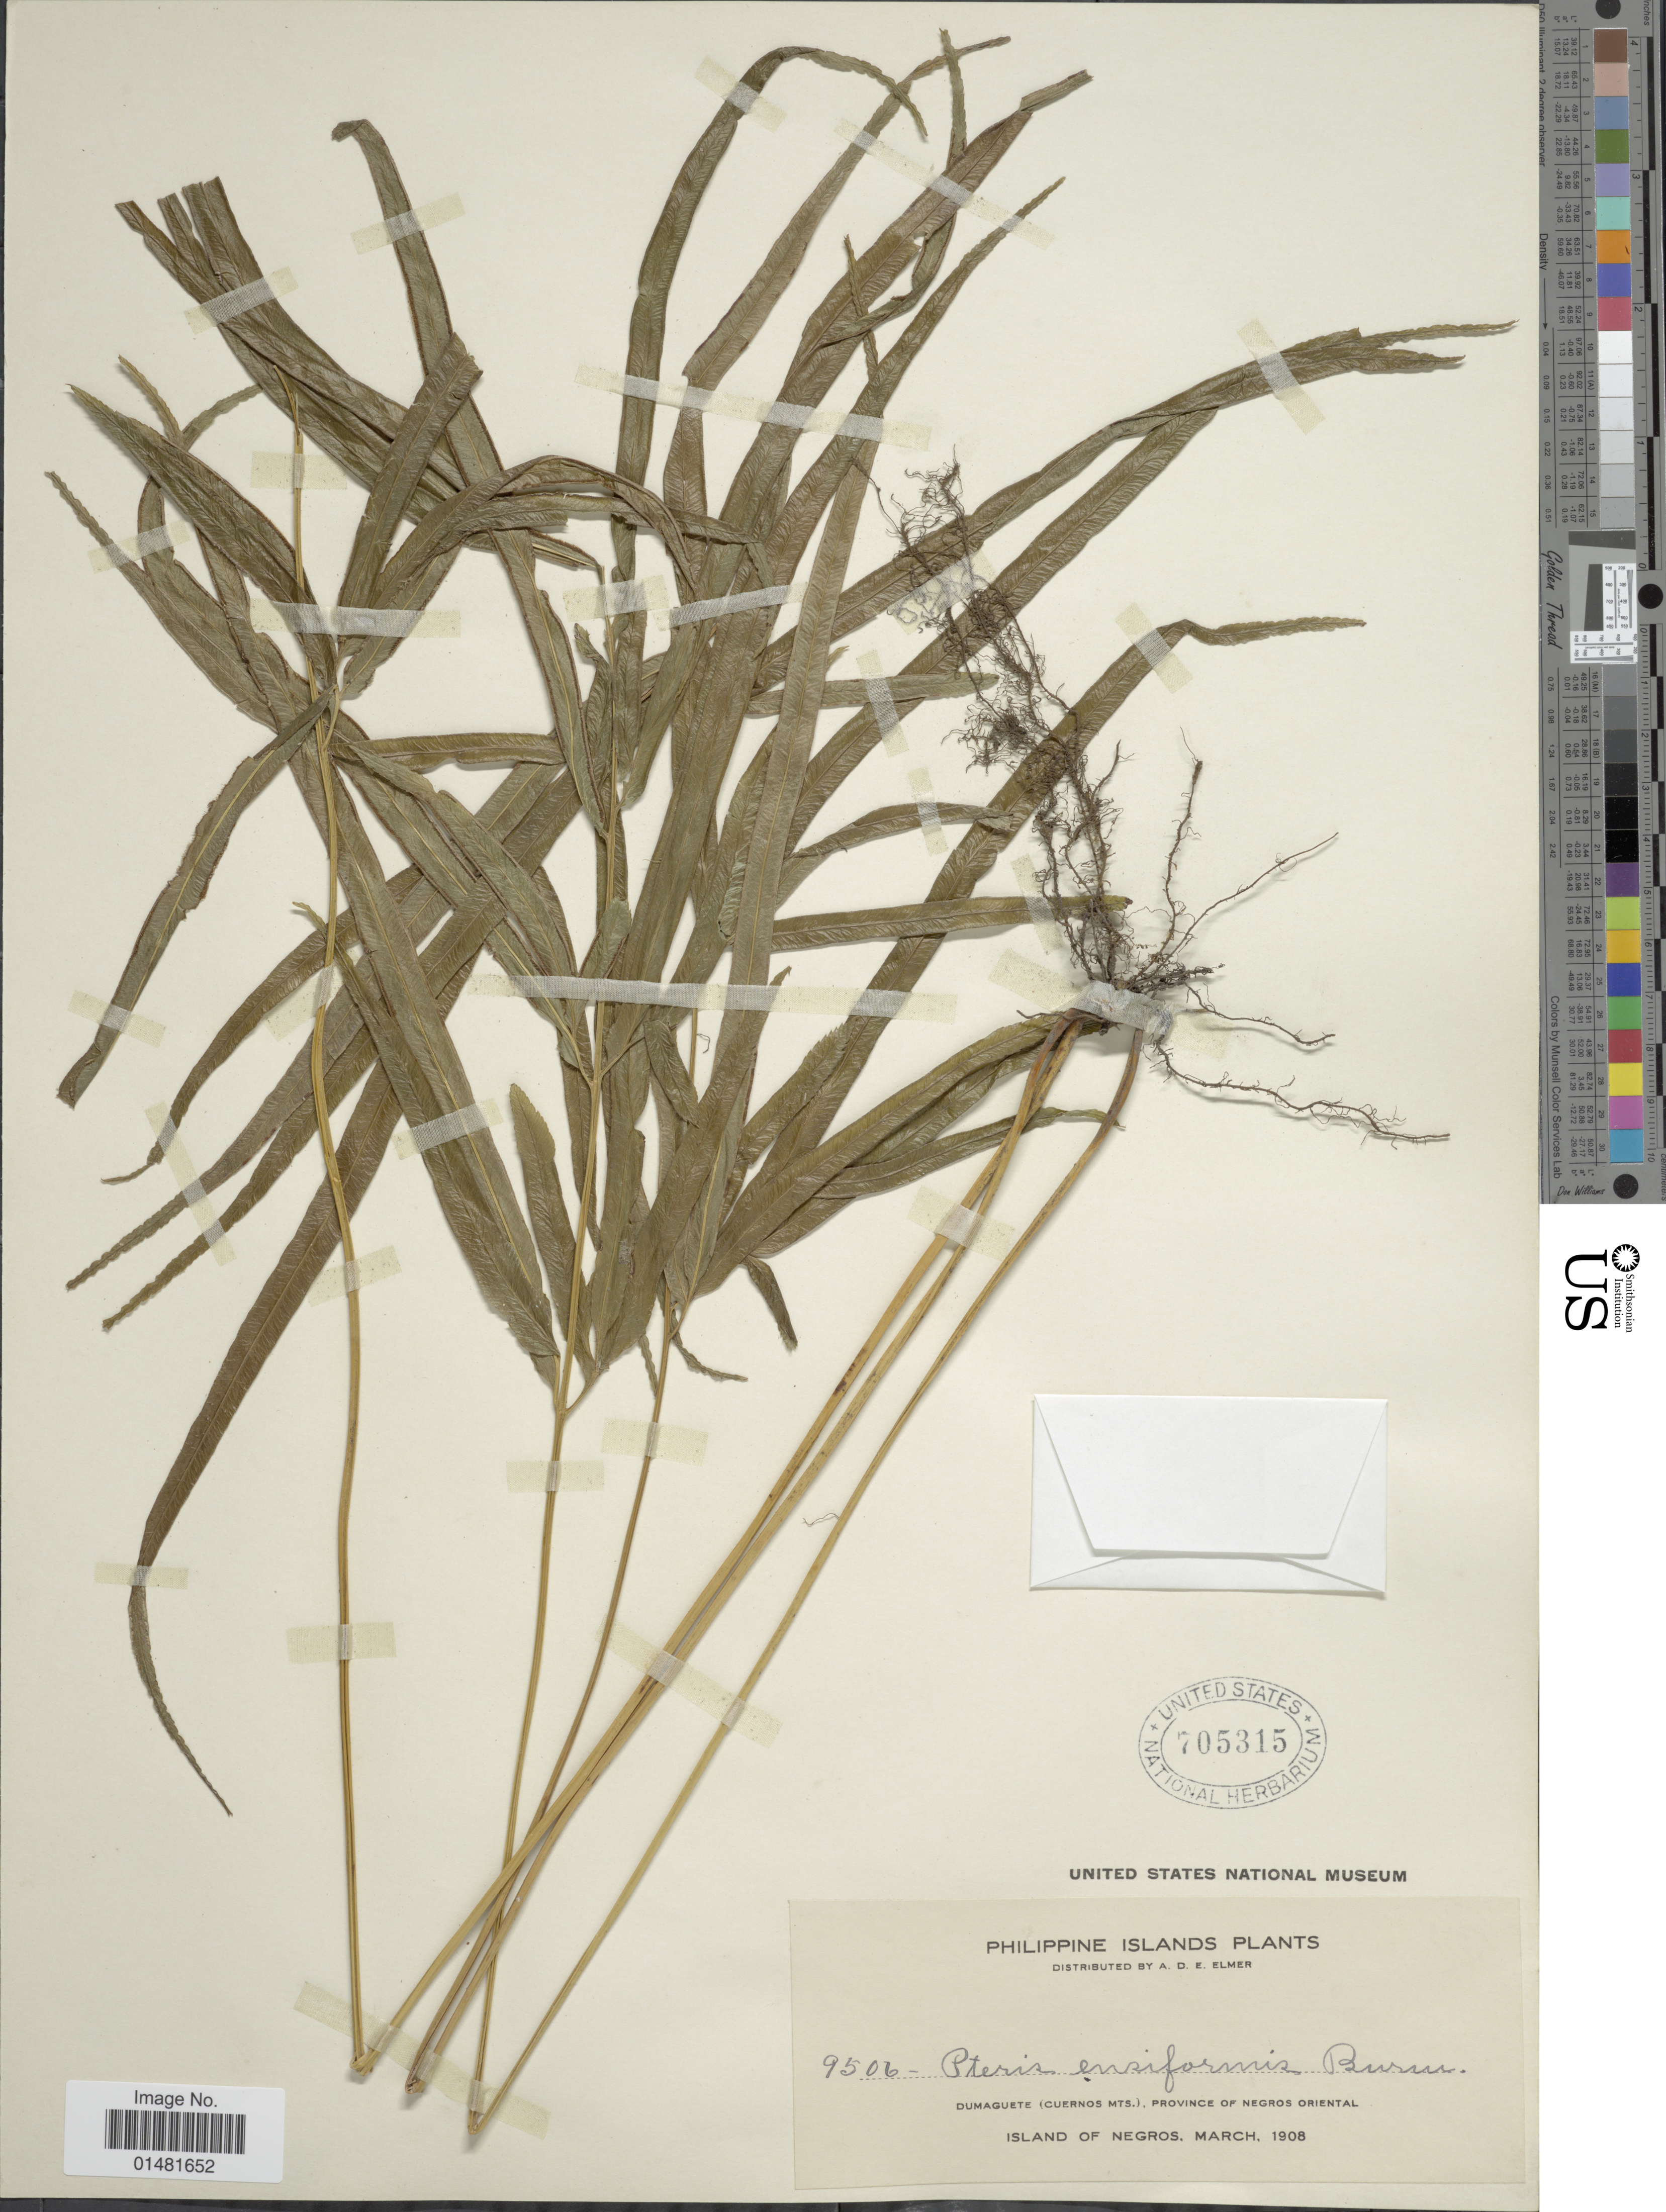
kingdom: Plantae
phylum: Tracheophyta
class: Polypodiopsida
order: Polypodiales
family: Pteridaceae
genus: Pteris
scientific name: Pteris ensiformis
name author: Burm. f.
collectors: A. D. E. Elmer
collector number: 9506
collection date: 1908-03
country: Philippines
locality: Philippine Islands, Dumaguete (Cuernos Mts.), Province of Negros Oriental, Island of Negros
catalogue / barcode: US 705315